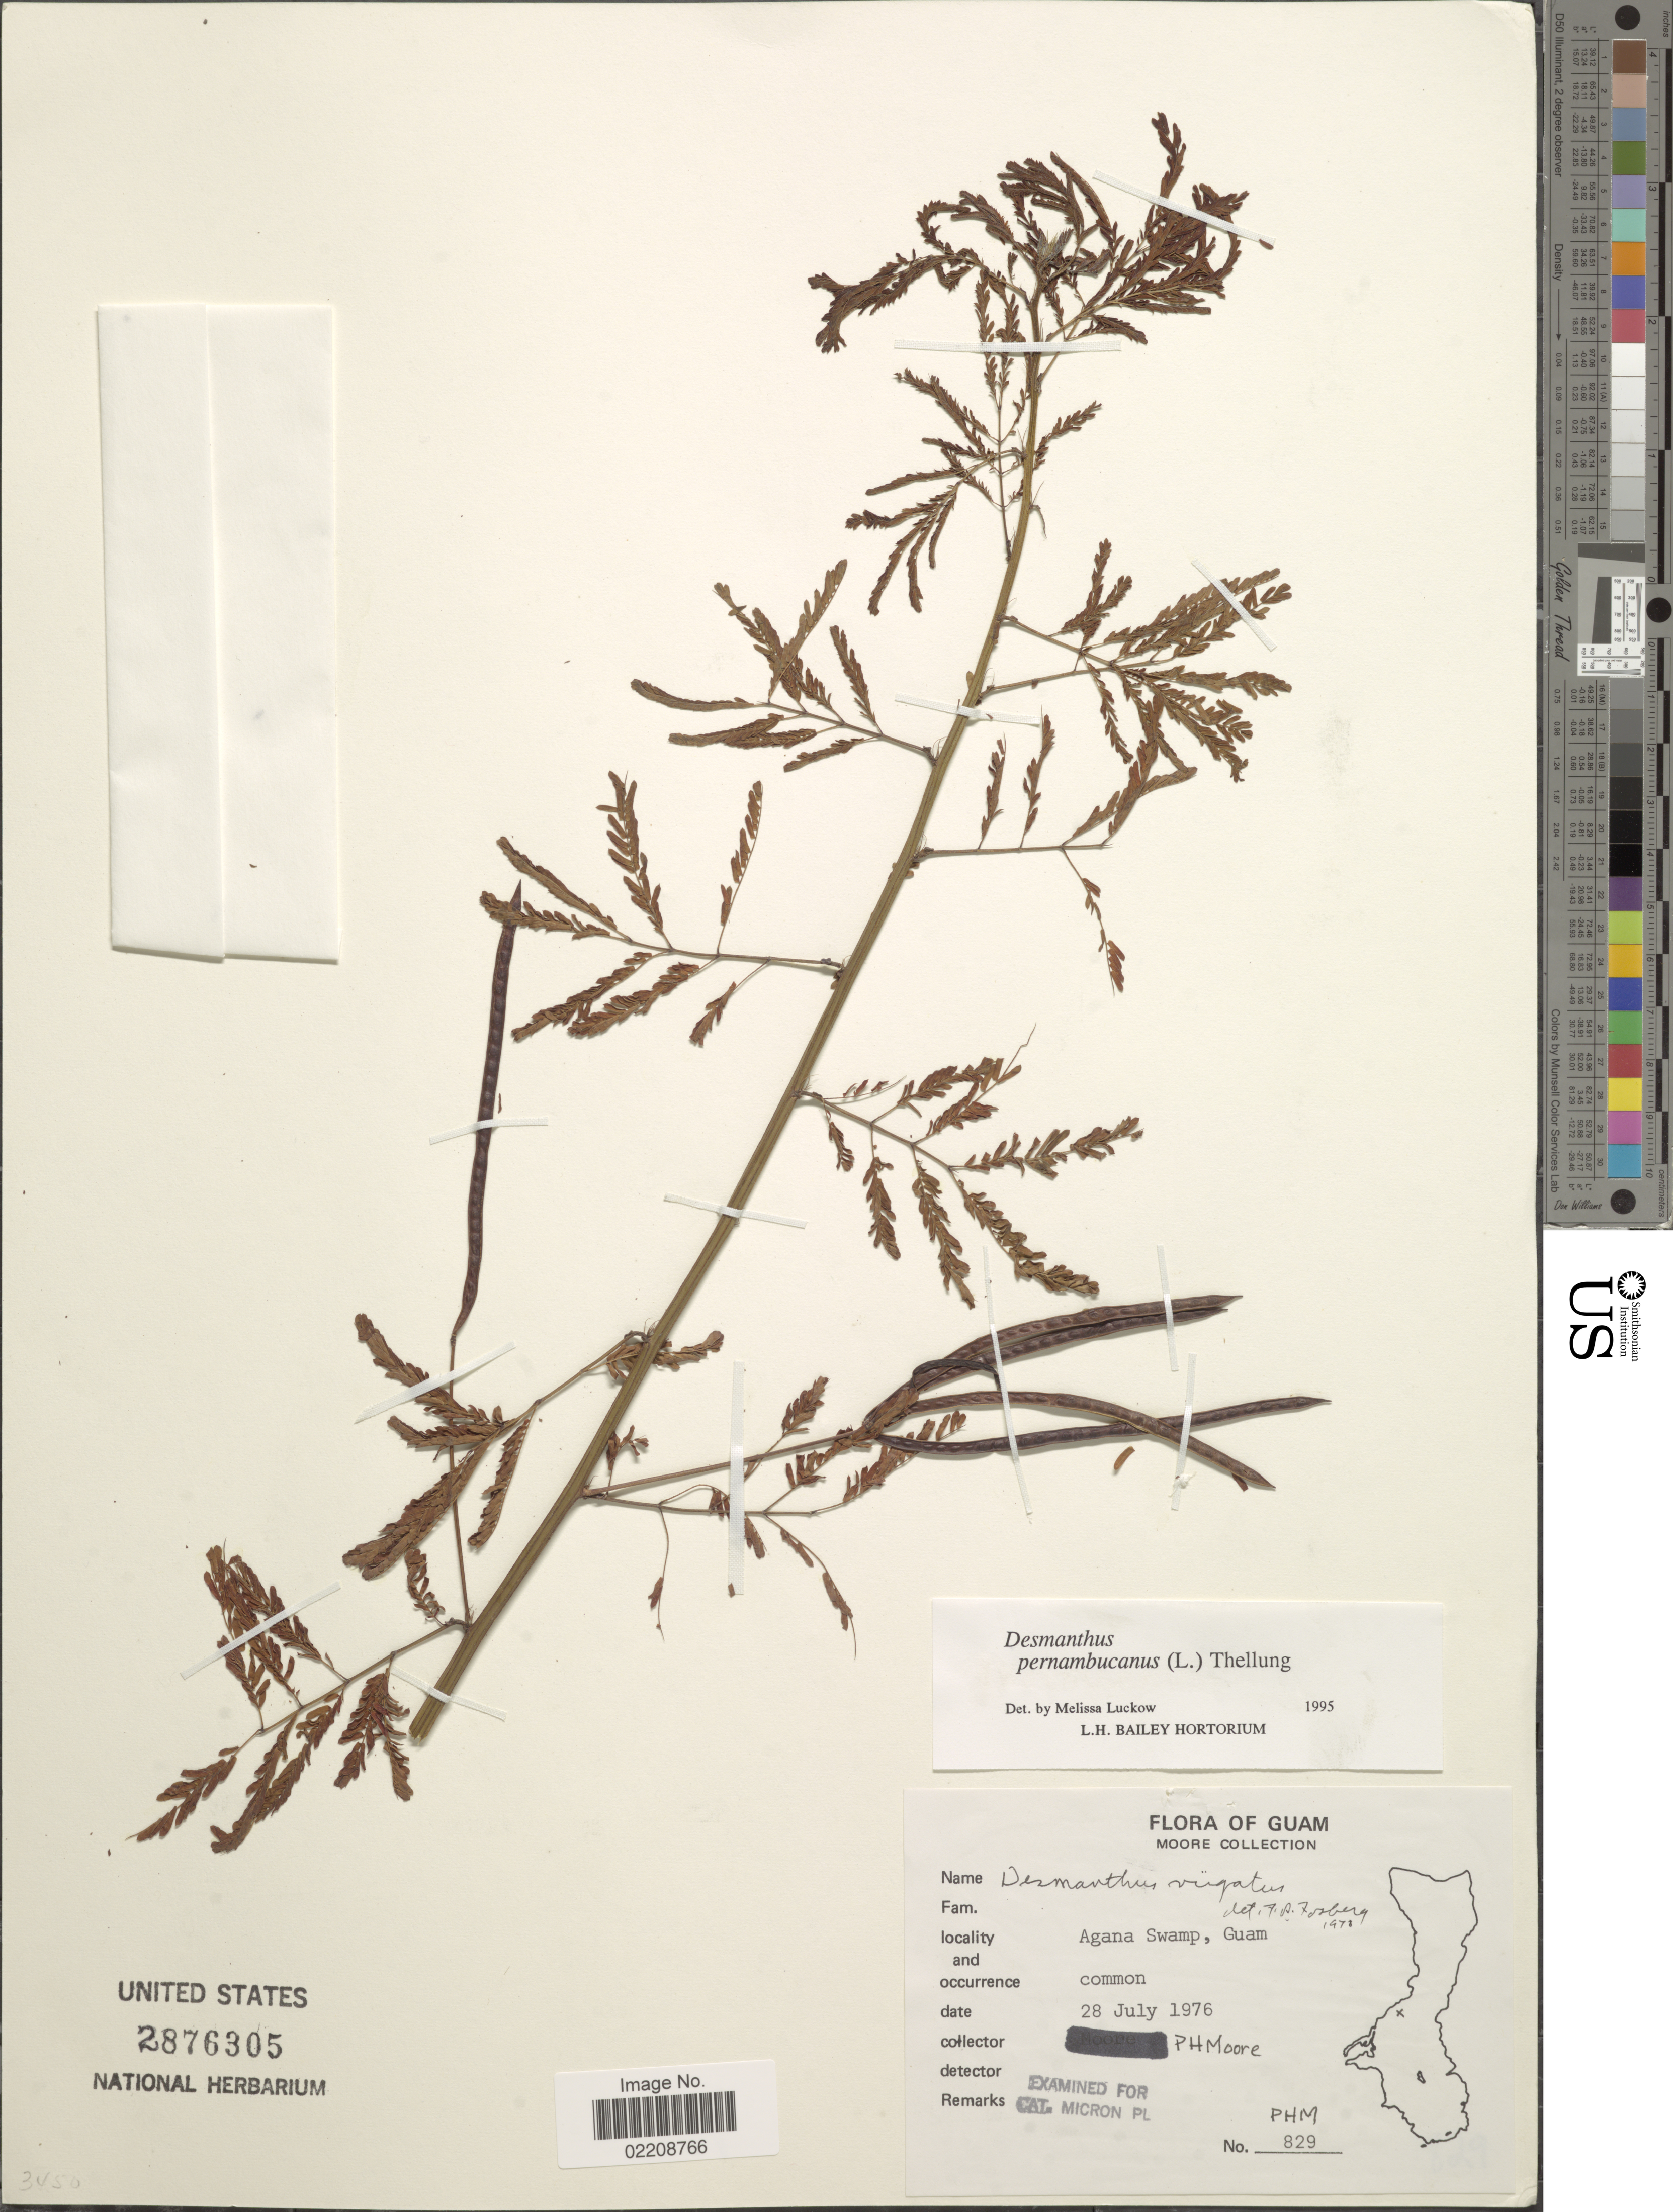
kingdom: Plantae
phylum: Tracheophyta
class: Magnoliopsida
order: Fabales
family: Fabaceae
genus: Desmanthus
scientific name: Desmanthus pernambucanus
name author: (L.) Thell.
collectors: P. H. Moore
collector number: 829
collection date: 1976-07-28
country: Guam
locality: Agana Swamp, Guam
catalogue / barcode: US 2876305